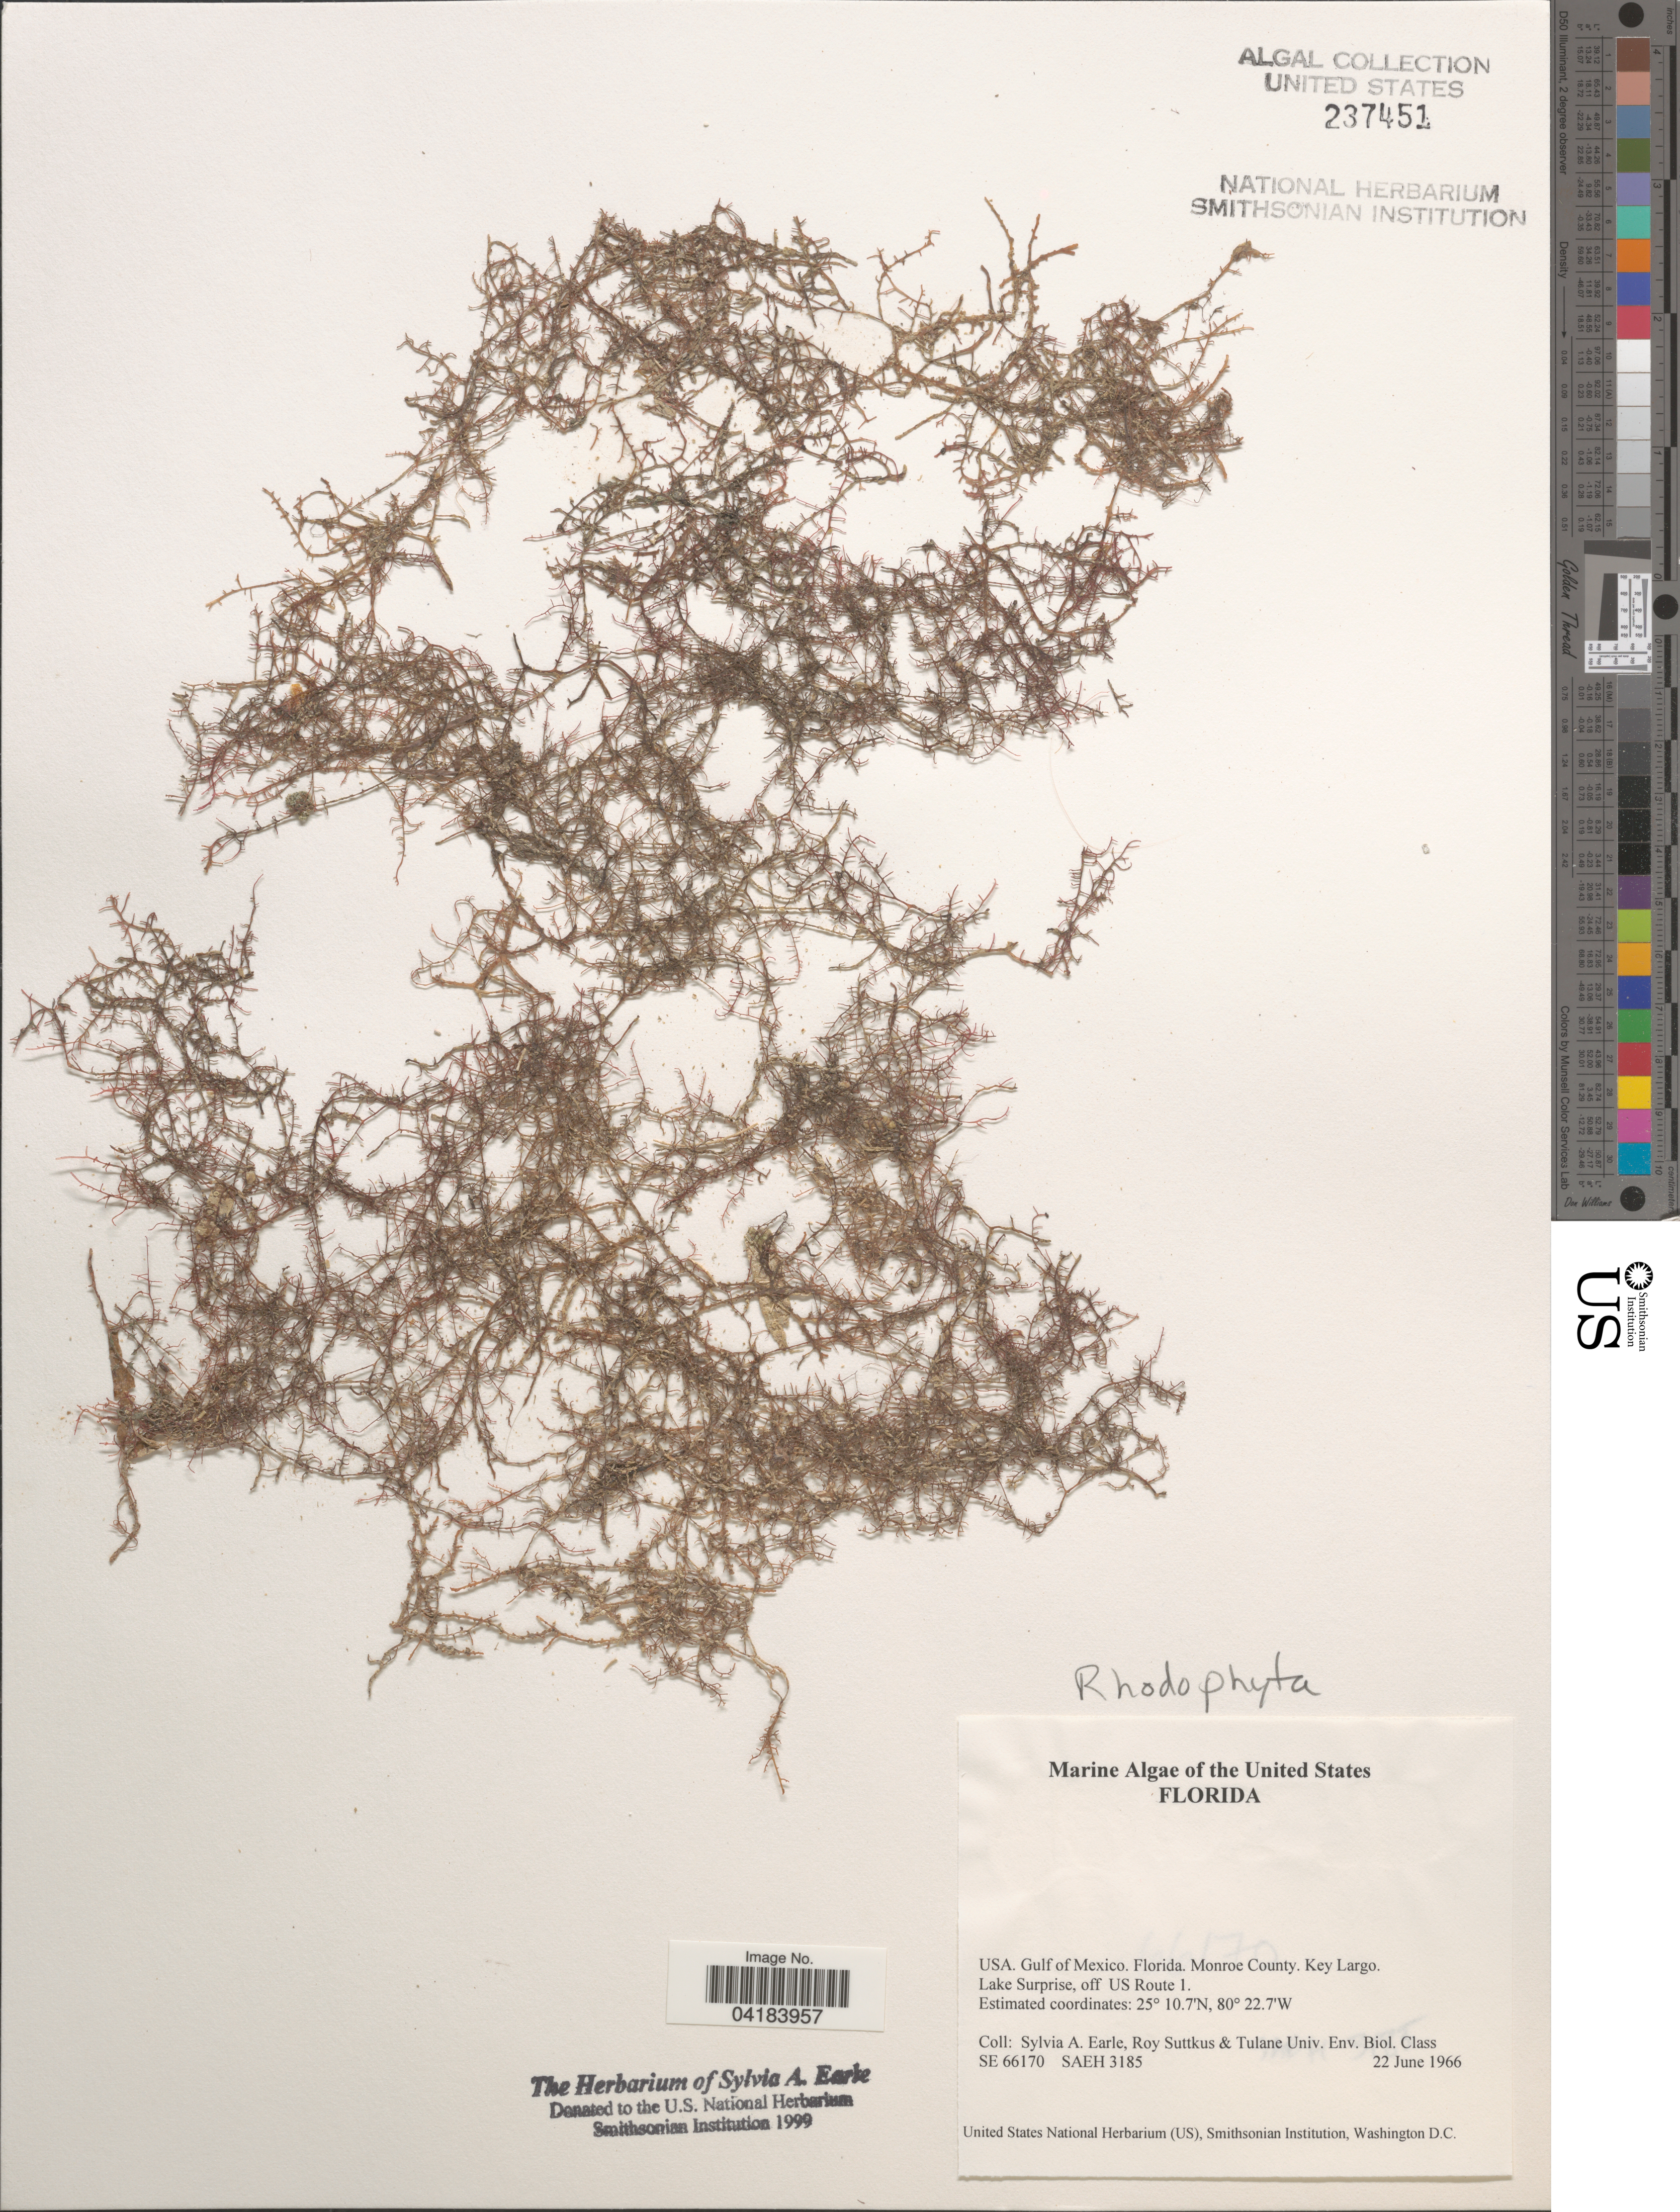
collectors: S. A. Earle, R. Suttkus & Tulane Univ. Env. Biol. Class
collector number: SE66170/SAEH3185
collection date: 1966-06-22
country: United States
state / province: Florida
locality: Gulf of Mexico. Monroe County. Key largo. Lake Surprise, off US Route 1.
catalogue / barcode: US 237451